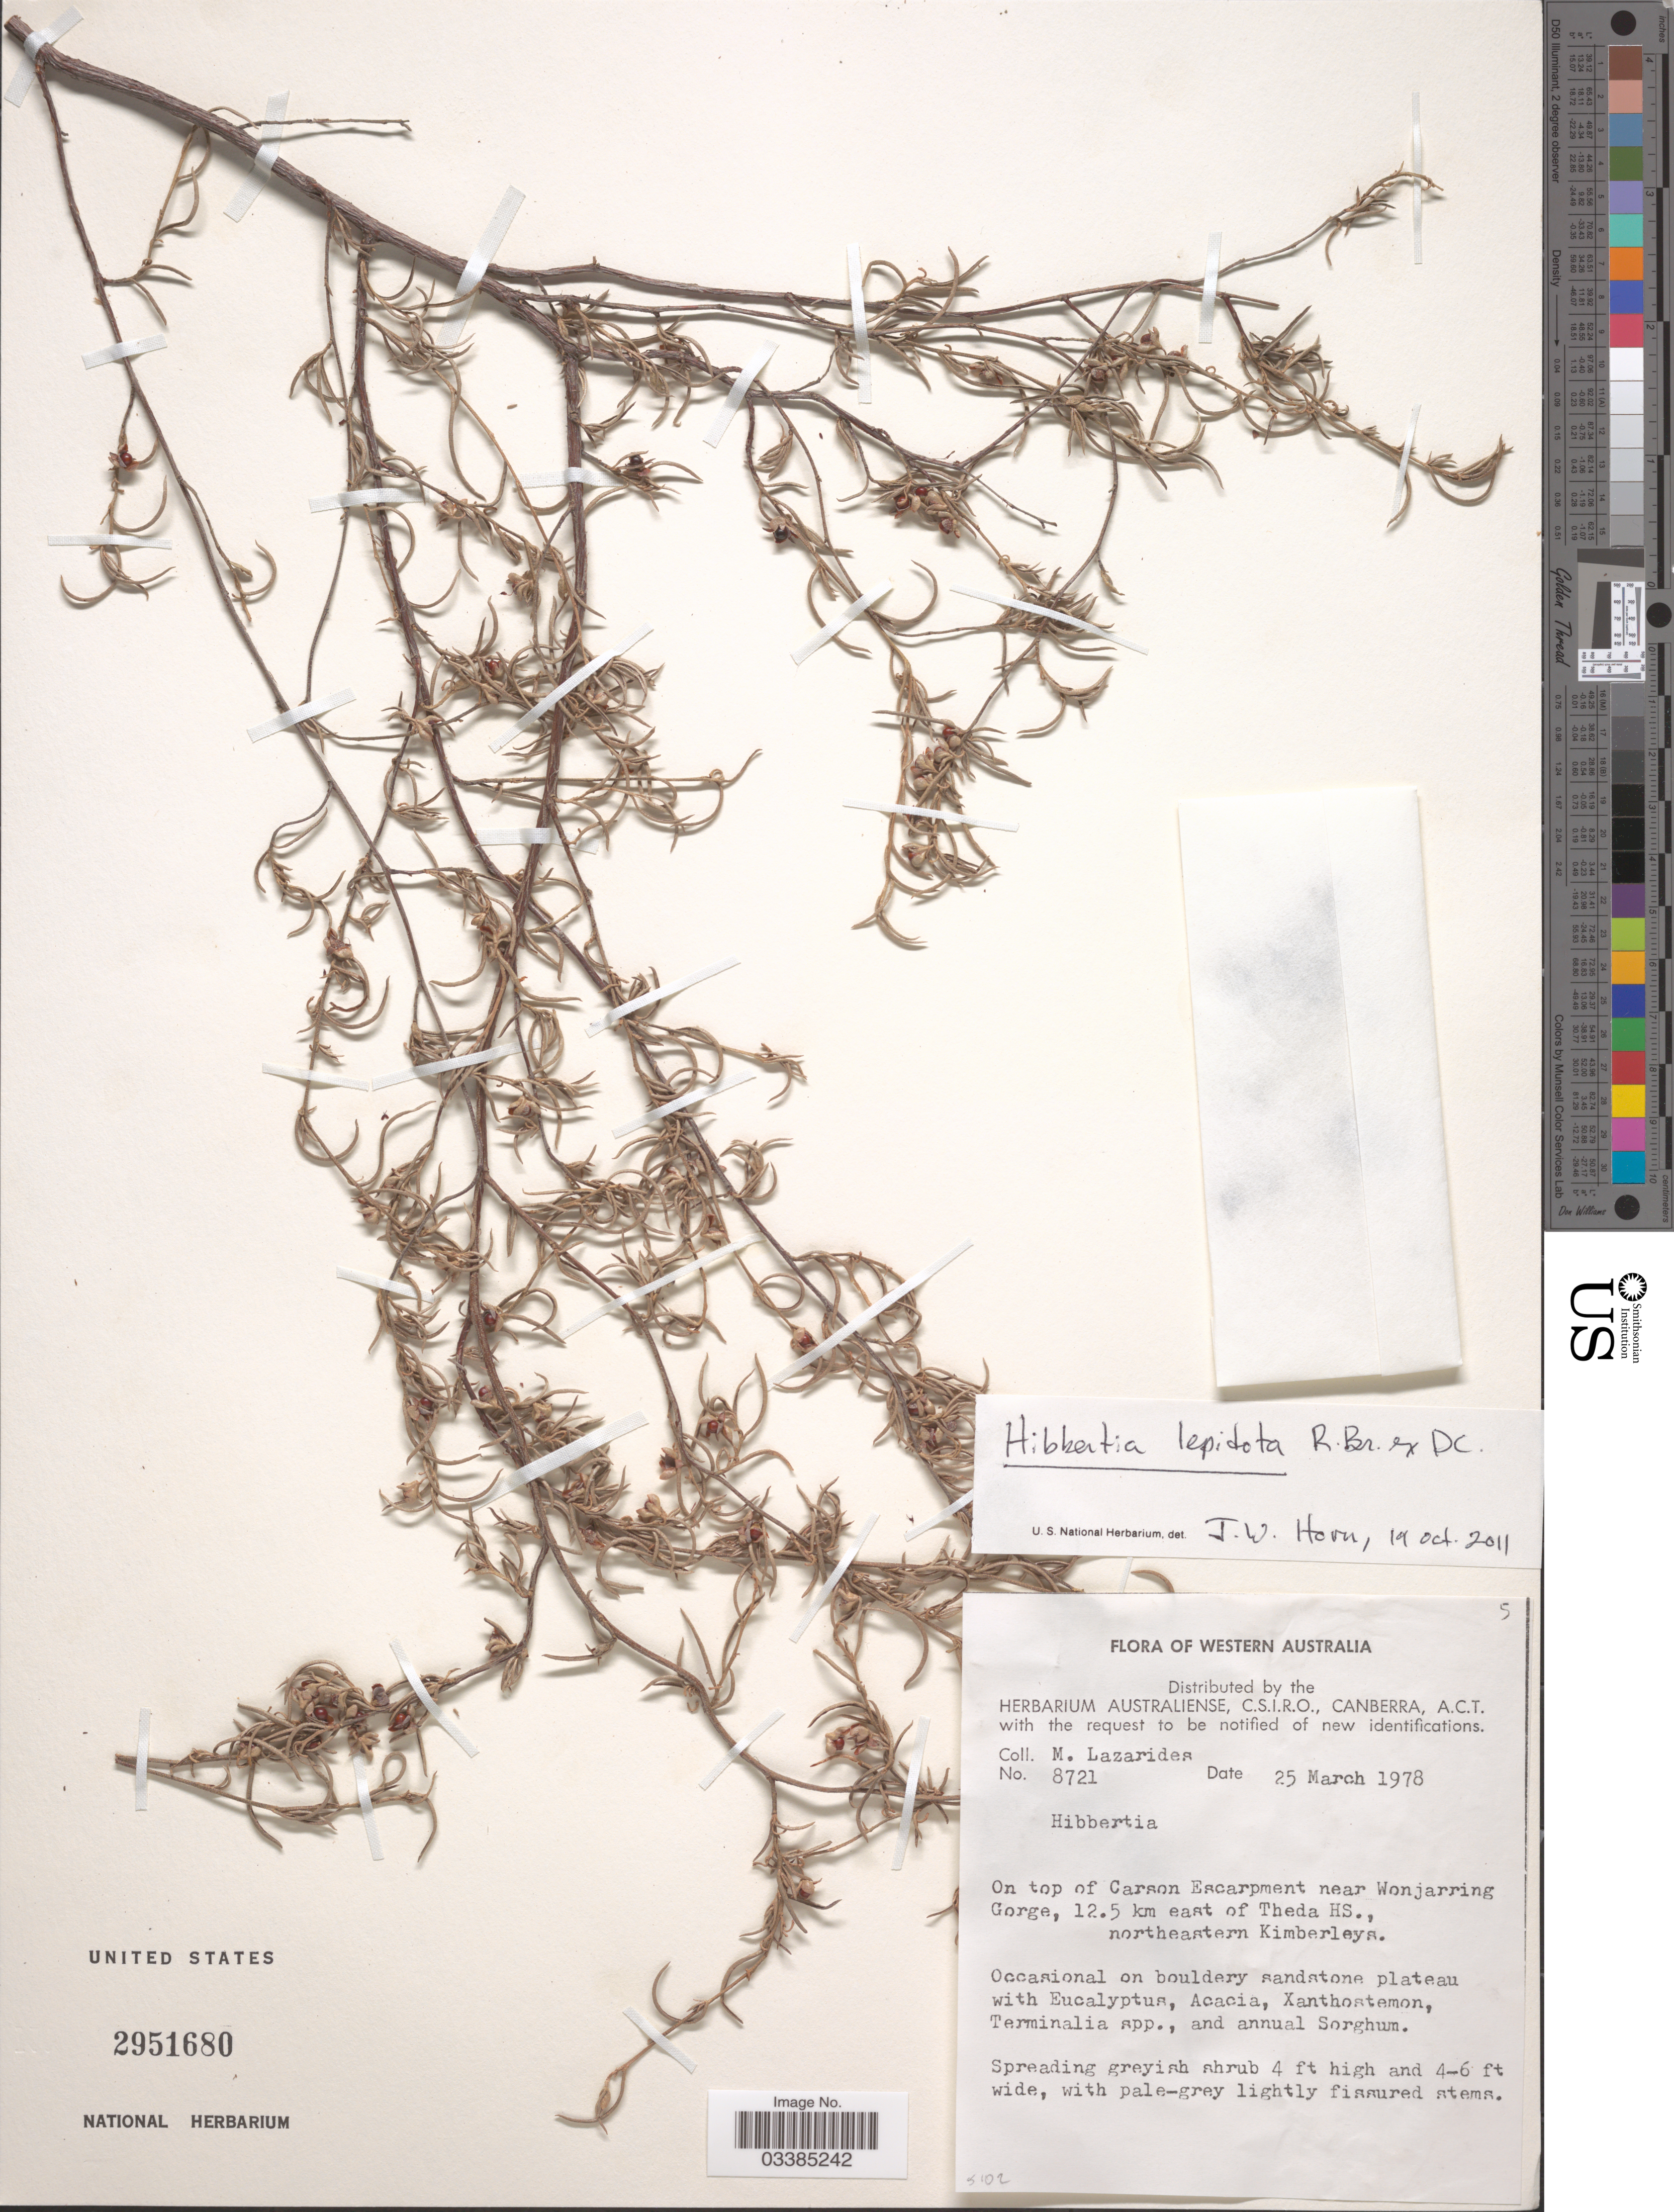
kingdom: Plantae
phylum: Tracheophyta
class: Magnoliopsida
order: Dilleniales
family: Dilleniaceae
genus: Hibbertia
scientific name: Hibbertia sp.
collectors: M. Lazarides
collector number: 8721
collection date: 1978-03-25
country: Australia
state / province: Western Australia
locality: On top of Carson Escarpment near Wonjarring Gorge, 12.5 km east of Theda HS., northeastern Kimberleys.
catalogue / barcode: US 2951680